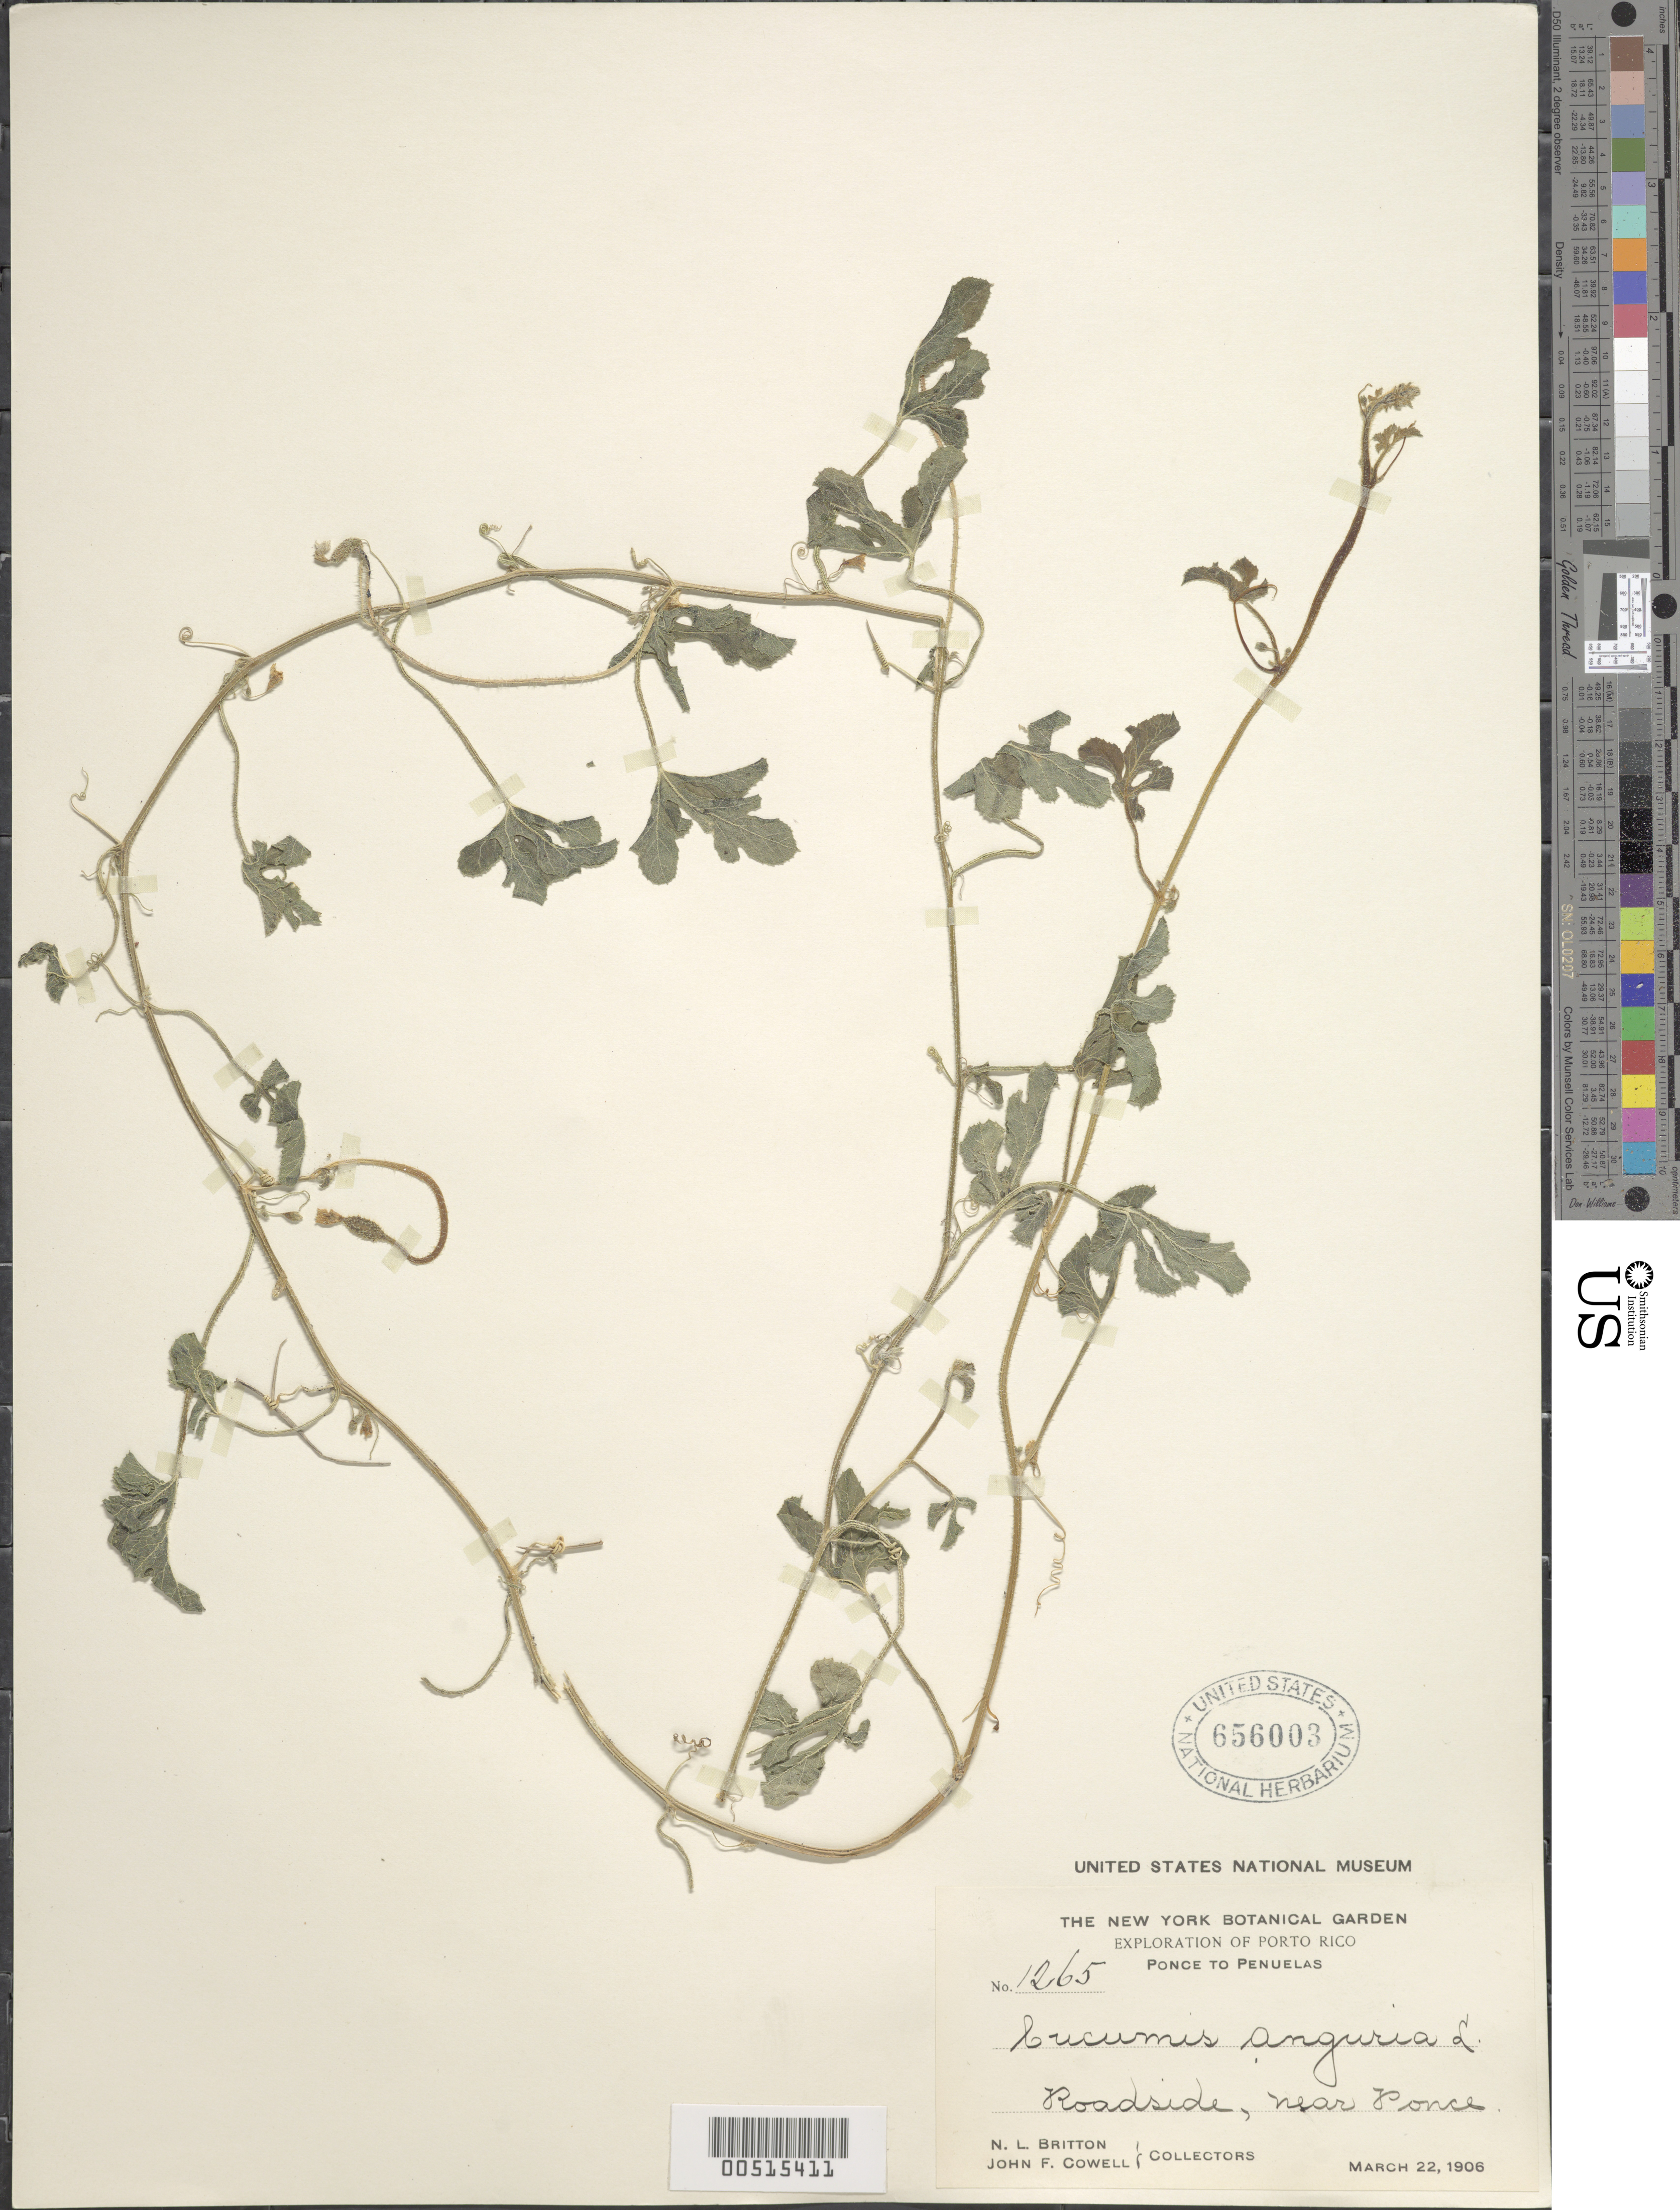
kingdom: Plantae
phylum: Tracheophyta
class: Magnoliopsida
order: Cucurbitales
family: Cucurbitaceae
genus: Cucumis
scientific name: Cucumis anguria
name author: L.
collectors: N. Britton & J. F. Cowell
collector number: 1265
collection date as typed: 22 Mar 1906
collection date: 1906-03-22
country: Puerto Rico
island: Greater Antilles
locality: near Ponce. Roadside.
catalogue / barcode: US 656003